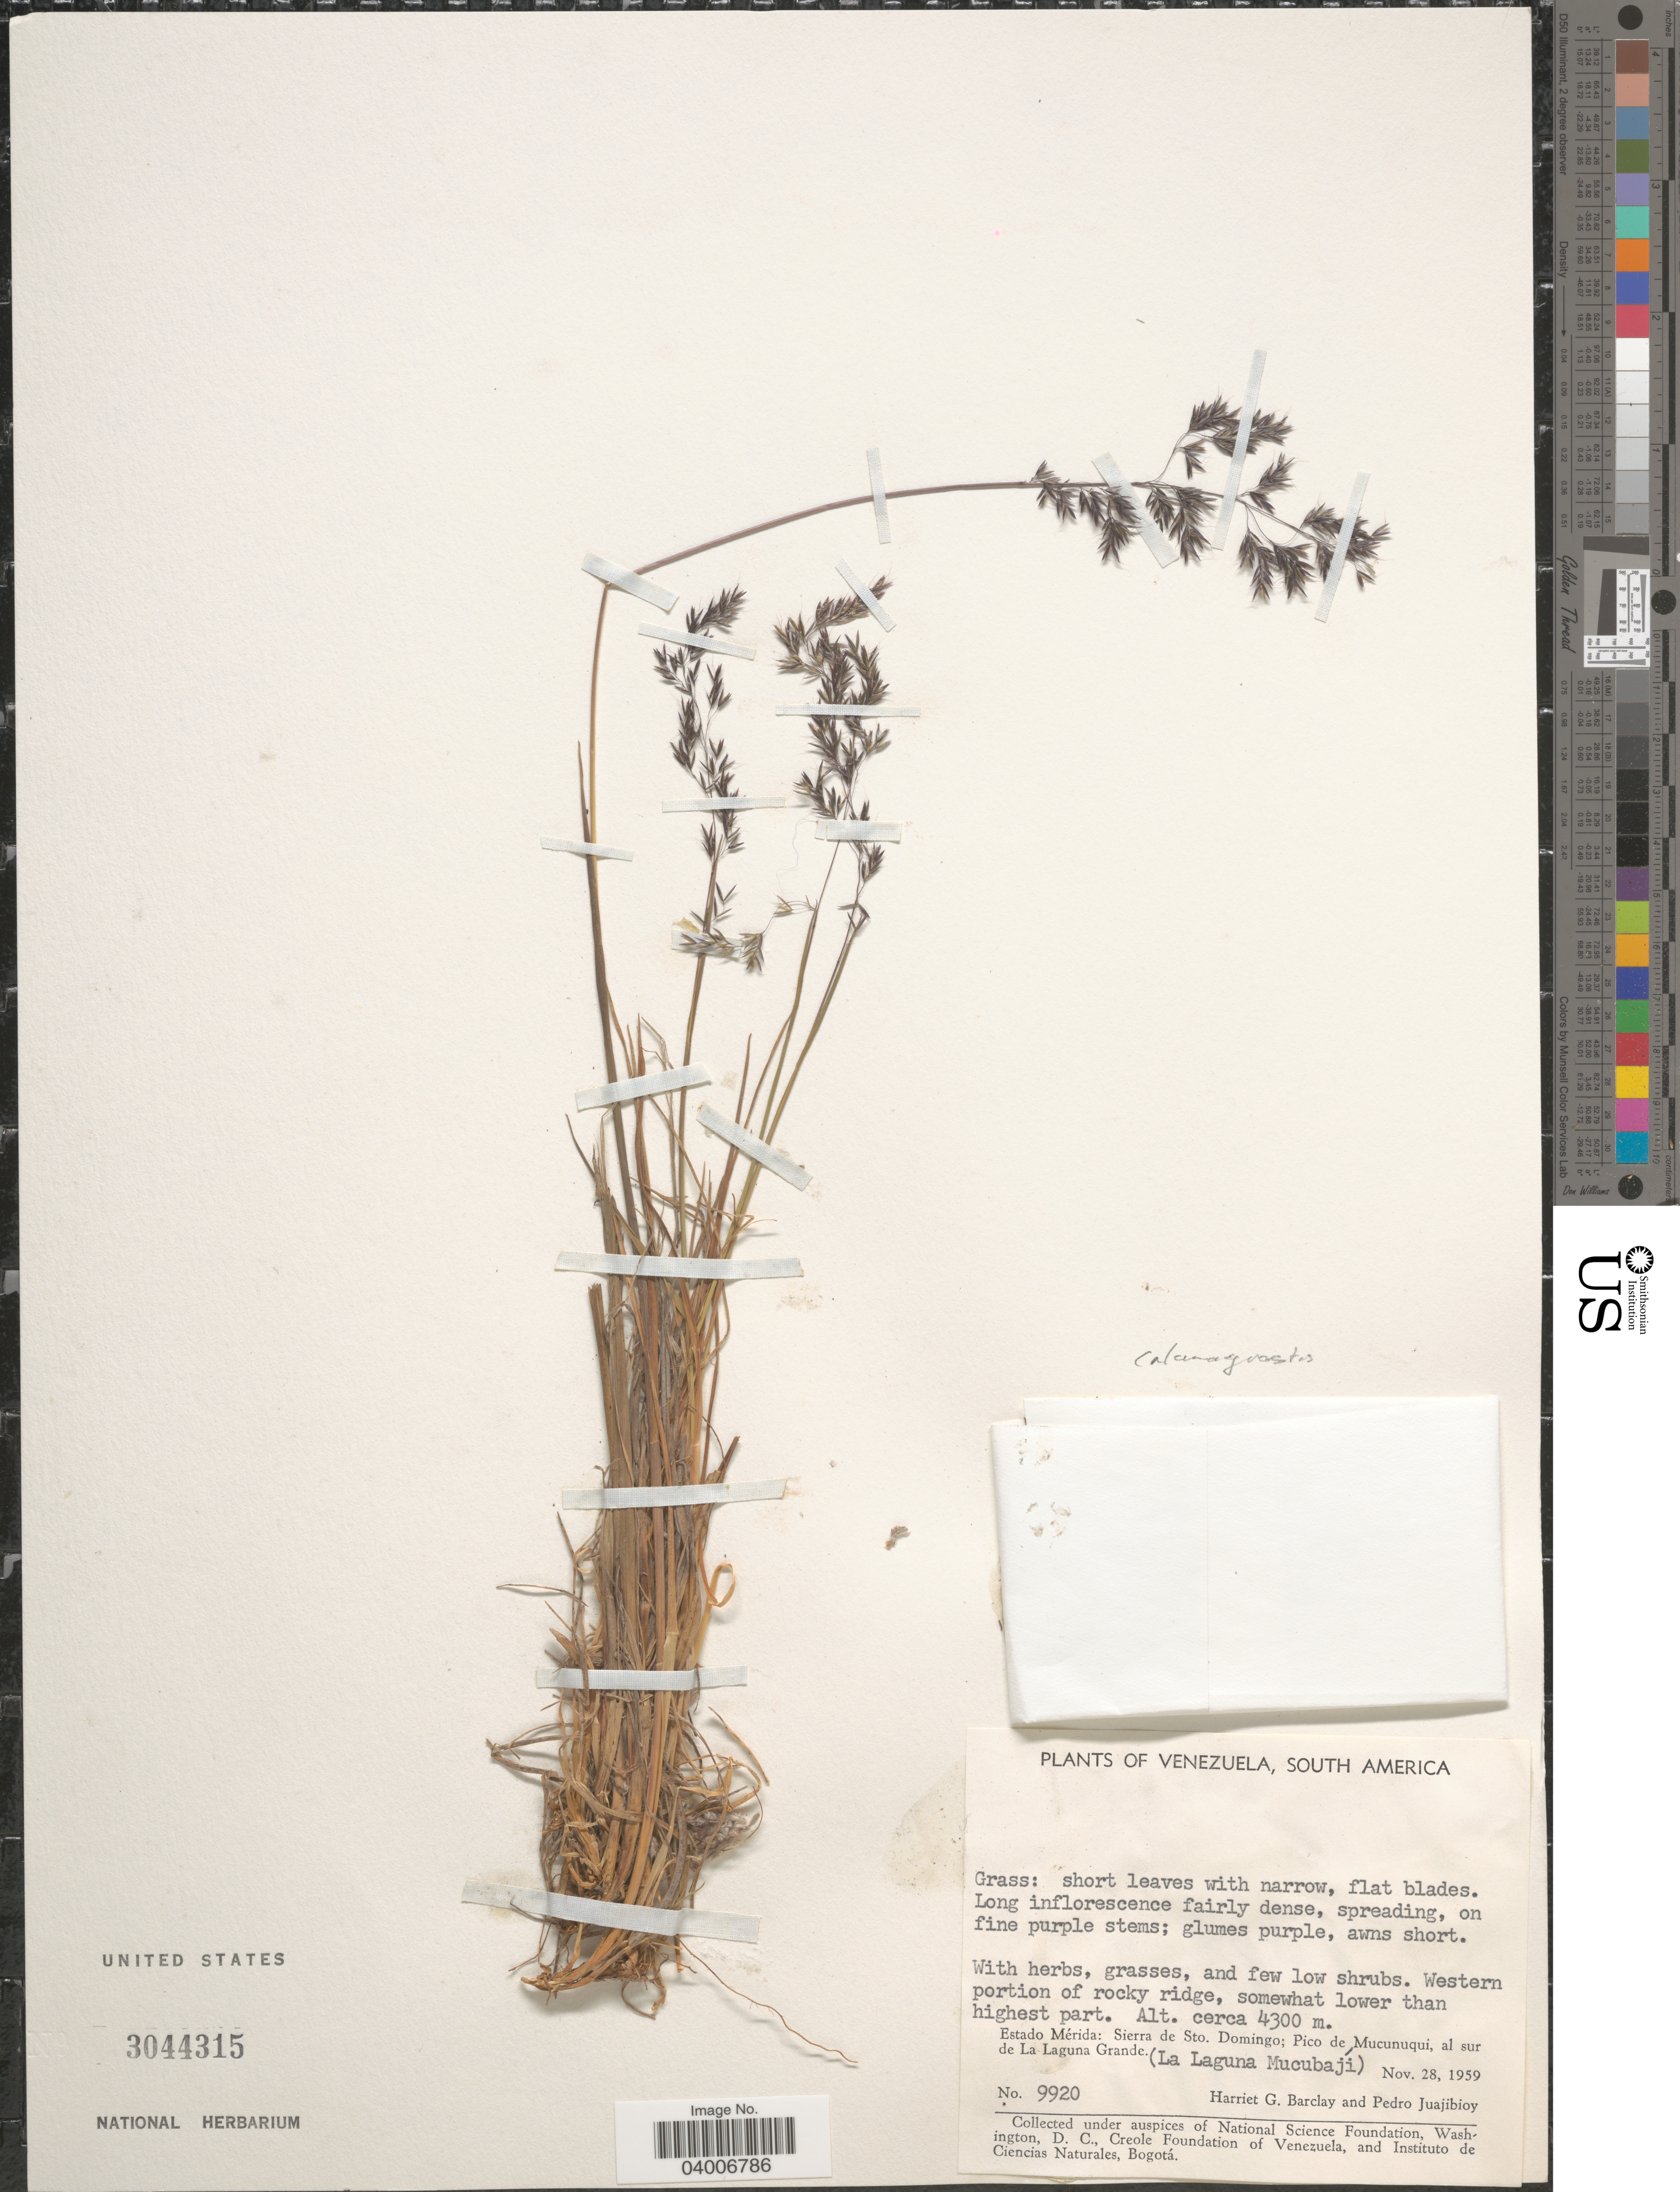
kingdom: Plantae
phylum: Tracheophyta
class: Liliopsida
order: Poales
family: Poaceae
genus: Cinnagrostis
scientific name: Cinnagrostis sp.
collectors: H. G. Barclay & P. Juajibioy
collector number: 9920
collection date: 1959-11-28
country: Venezuela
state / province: Merida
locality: Western portion of rocky ridge, somewhat lower than highest part. Sierra de Sto. Domingo; Pico de Mucunuqui, al sur de La Laguna Grande. (La Laguna Mucubají).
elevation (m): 4300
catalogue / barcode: US 3044315